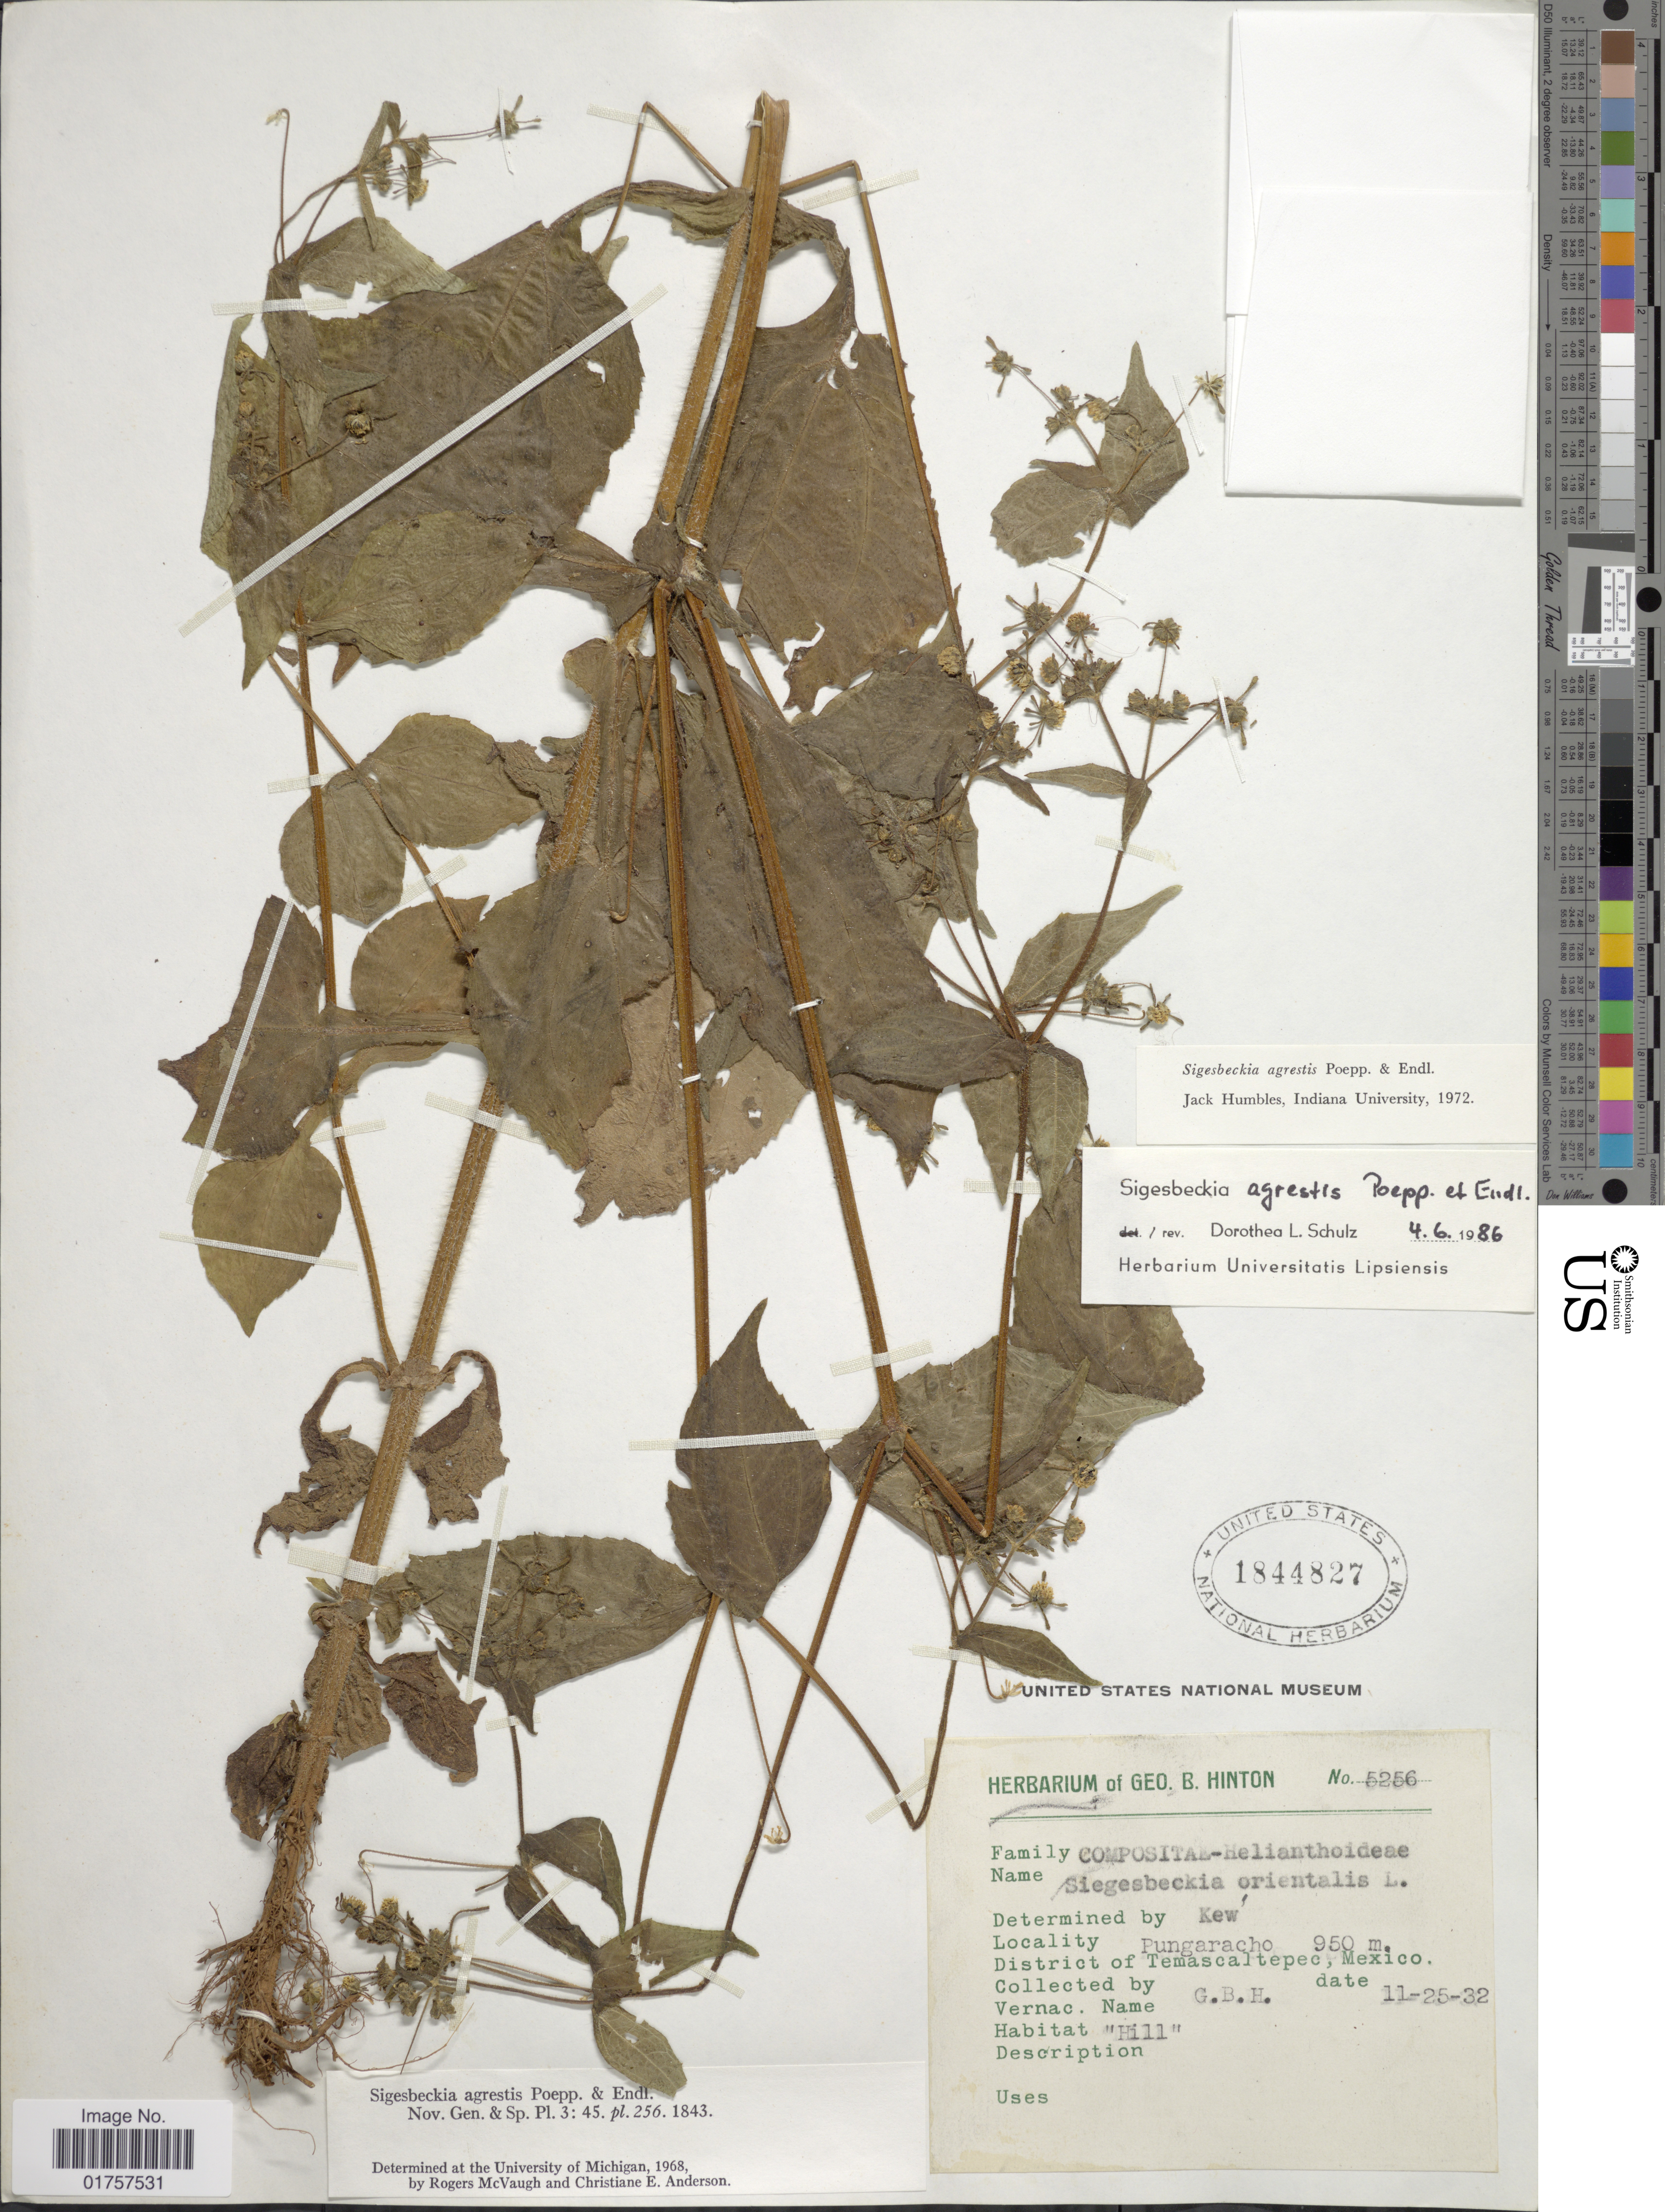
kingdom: Plantae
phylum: Tracheophyta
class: Magnoliopsida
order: Asterales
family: Asteraceae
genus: Sigesbeckia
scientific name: Sigesbeckia agrestis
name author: Poepp.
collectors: G. B. Hinton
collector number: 5256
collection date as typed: Transcribed d/m/y: 25/11/32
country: Mexico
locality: Pungaracho, District of Temascaltepec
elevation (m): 950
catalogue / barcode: US 1844827